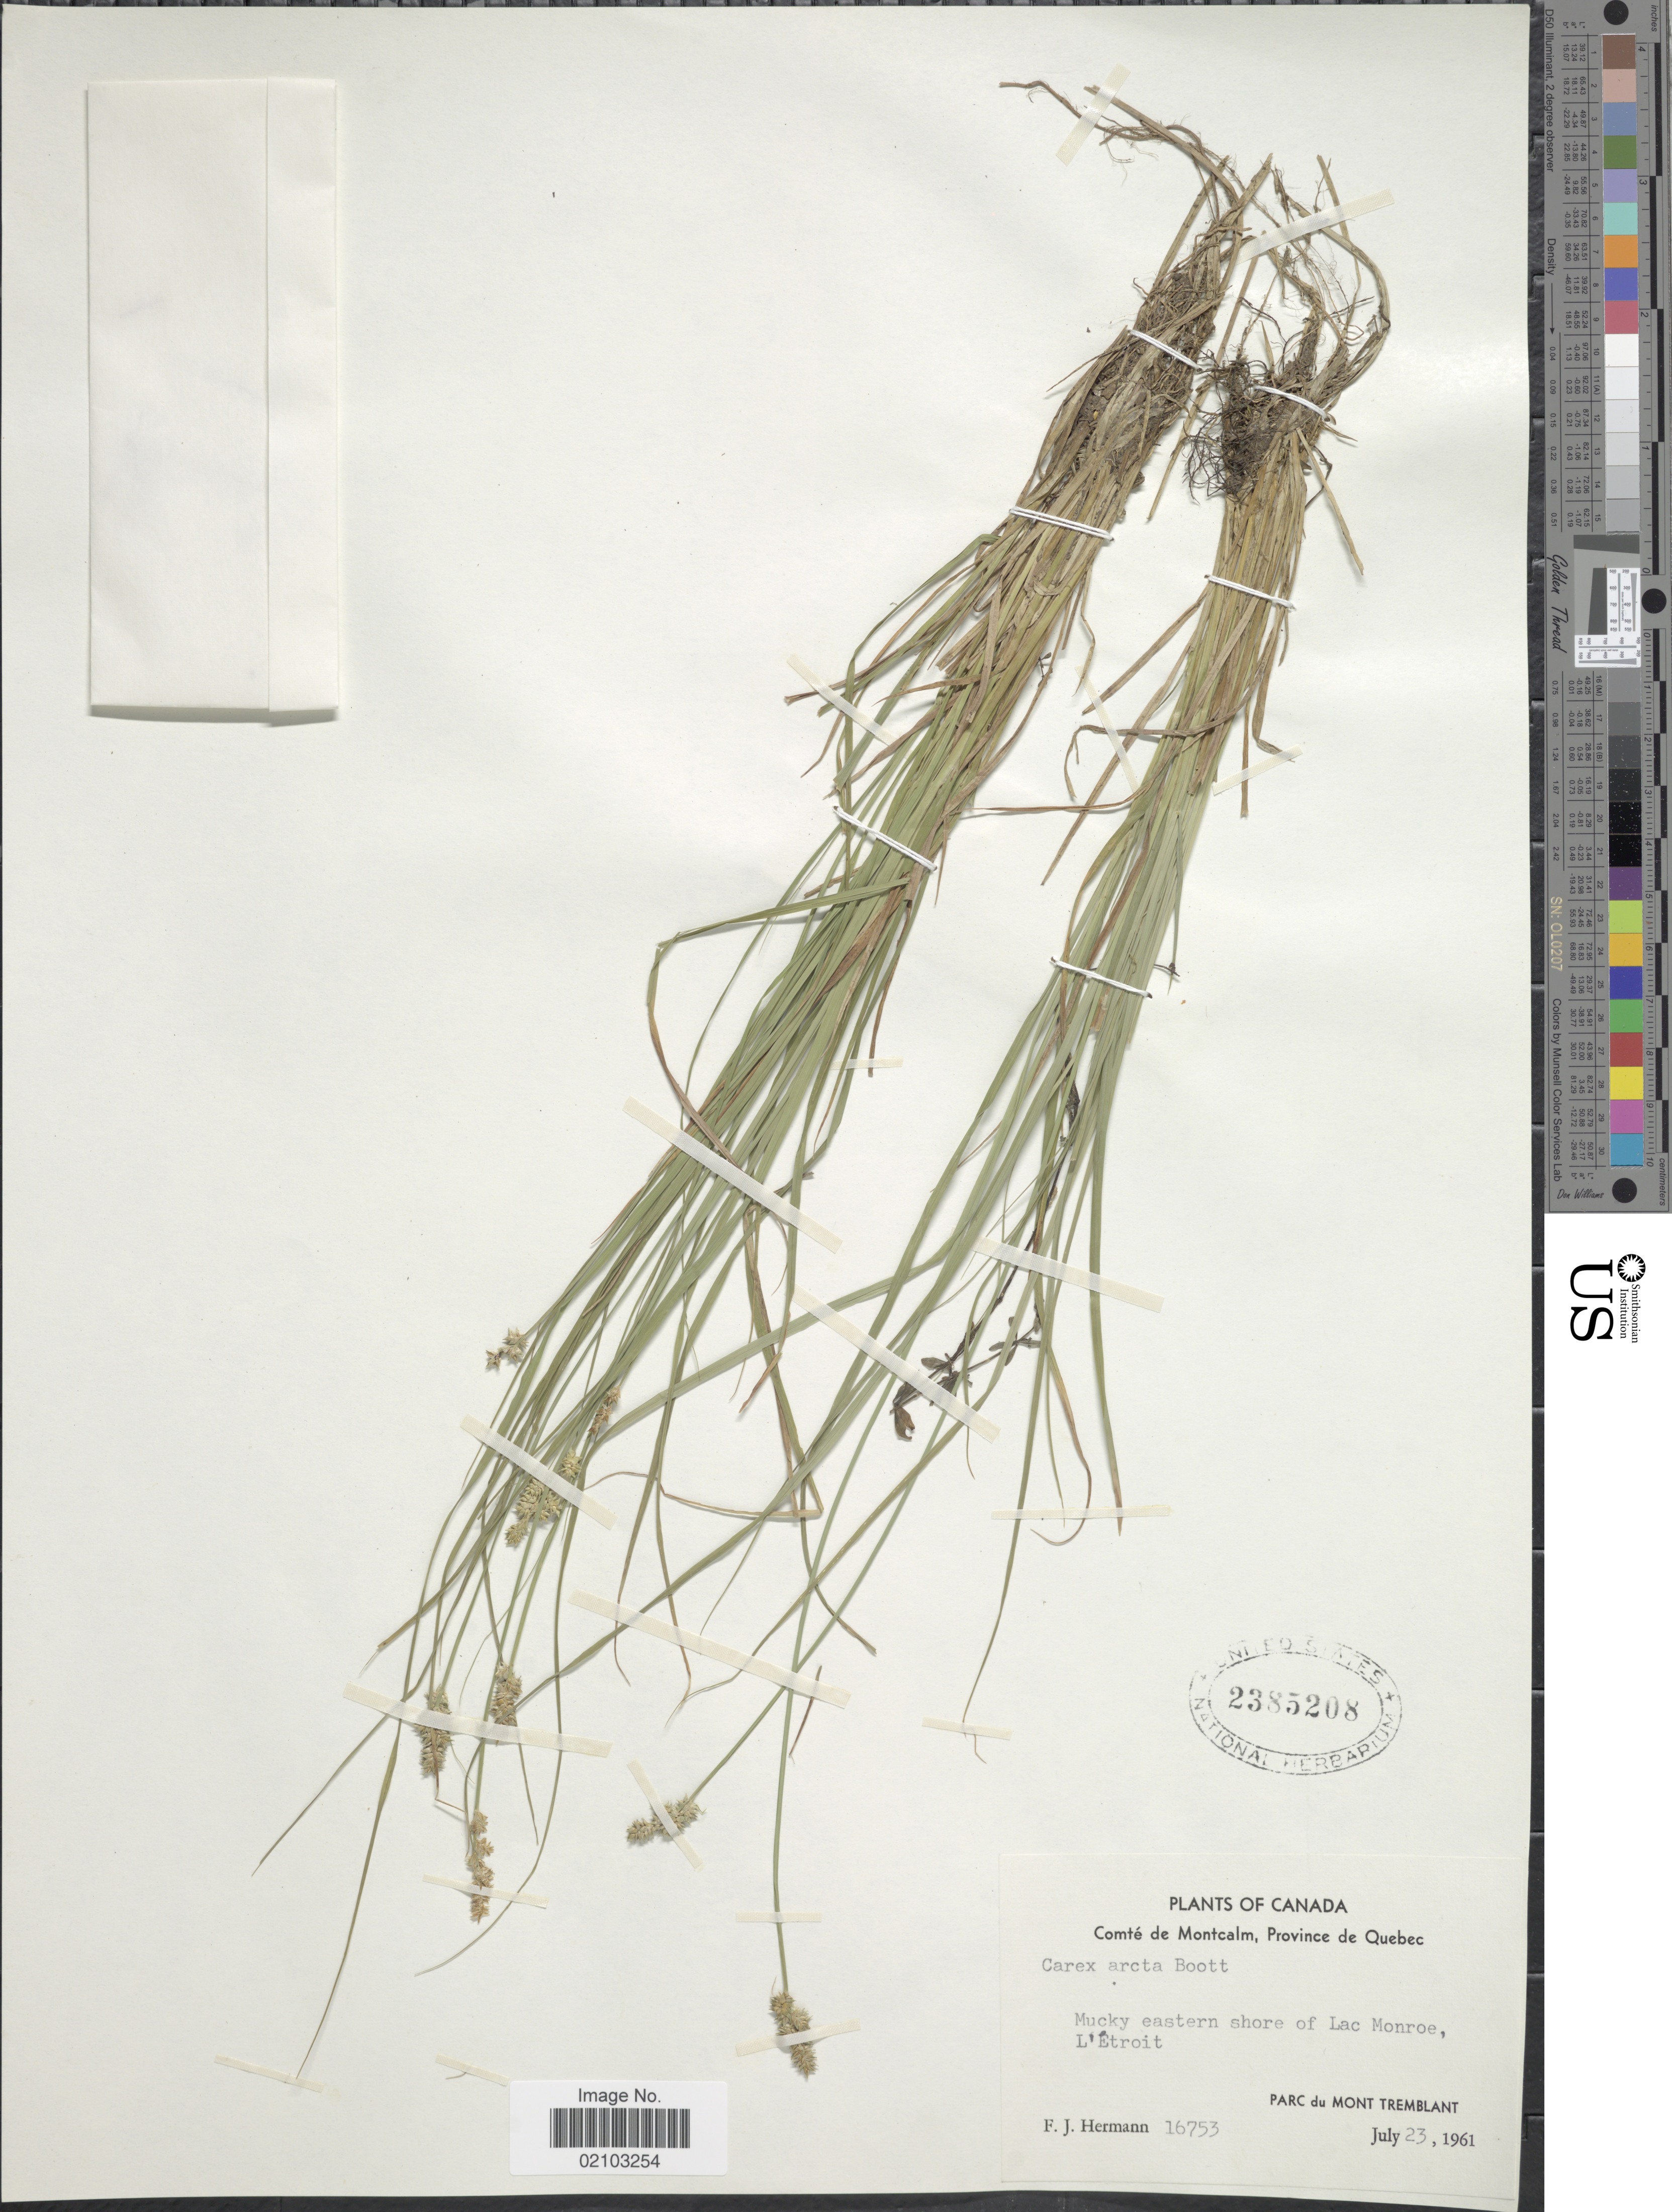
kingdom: Plantae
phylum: Tracheophyta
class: Liliopsida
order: Poales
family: Cyperaceae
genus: Carex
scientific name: Carex arcta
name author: Boott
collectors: F. J. Hermann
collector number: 16753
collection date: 1961-07-23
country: Canada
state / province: Quebec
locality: Comte de Montcalm. Mucky eastern shore of Lac Monroe, L'Etroit. Parc du Mont Tremblant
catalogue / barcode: US 2385208